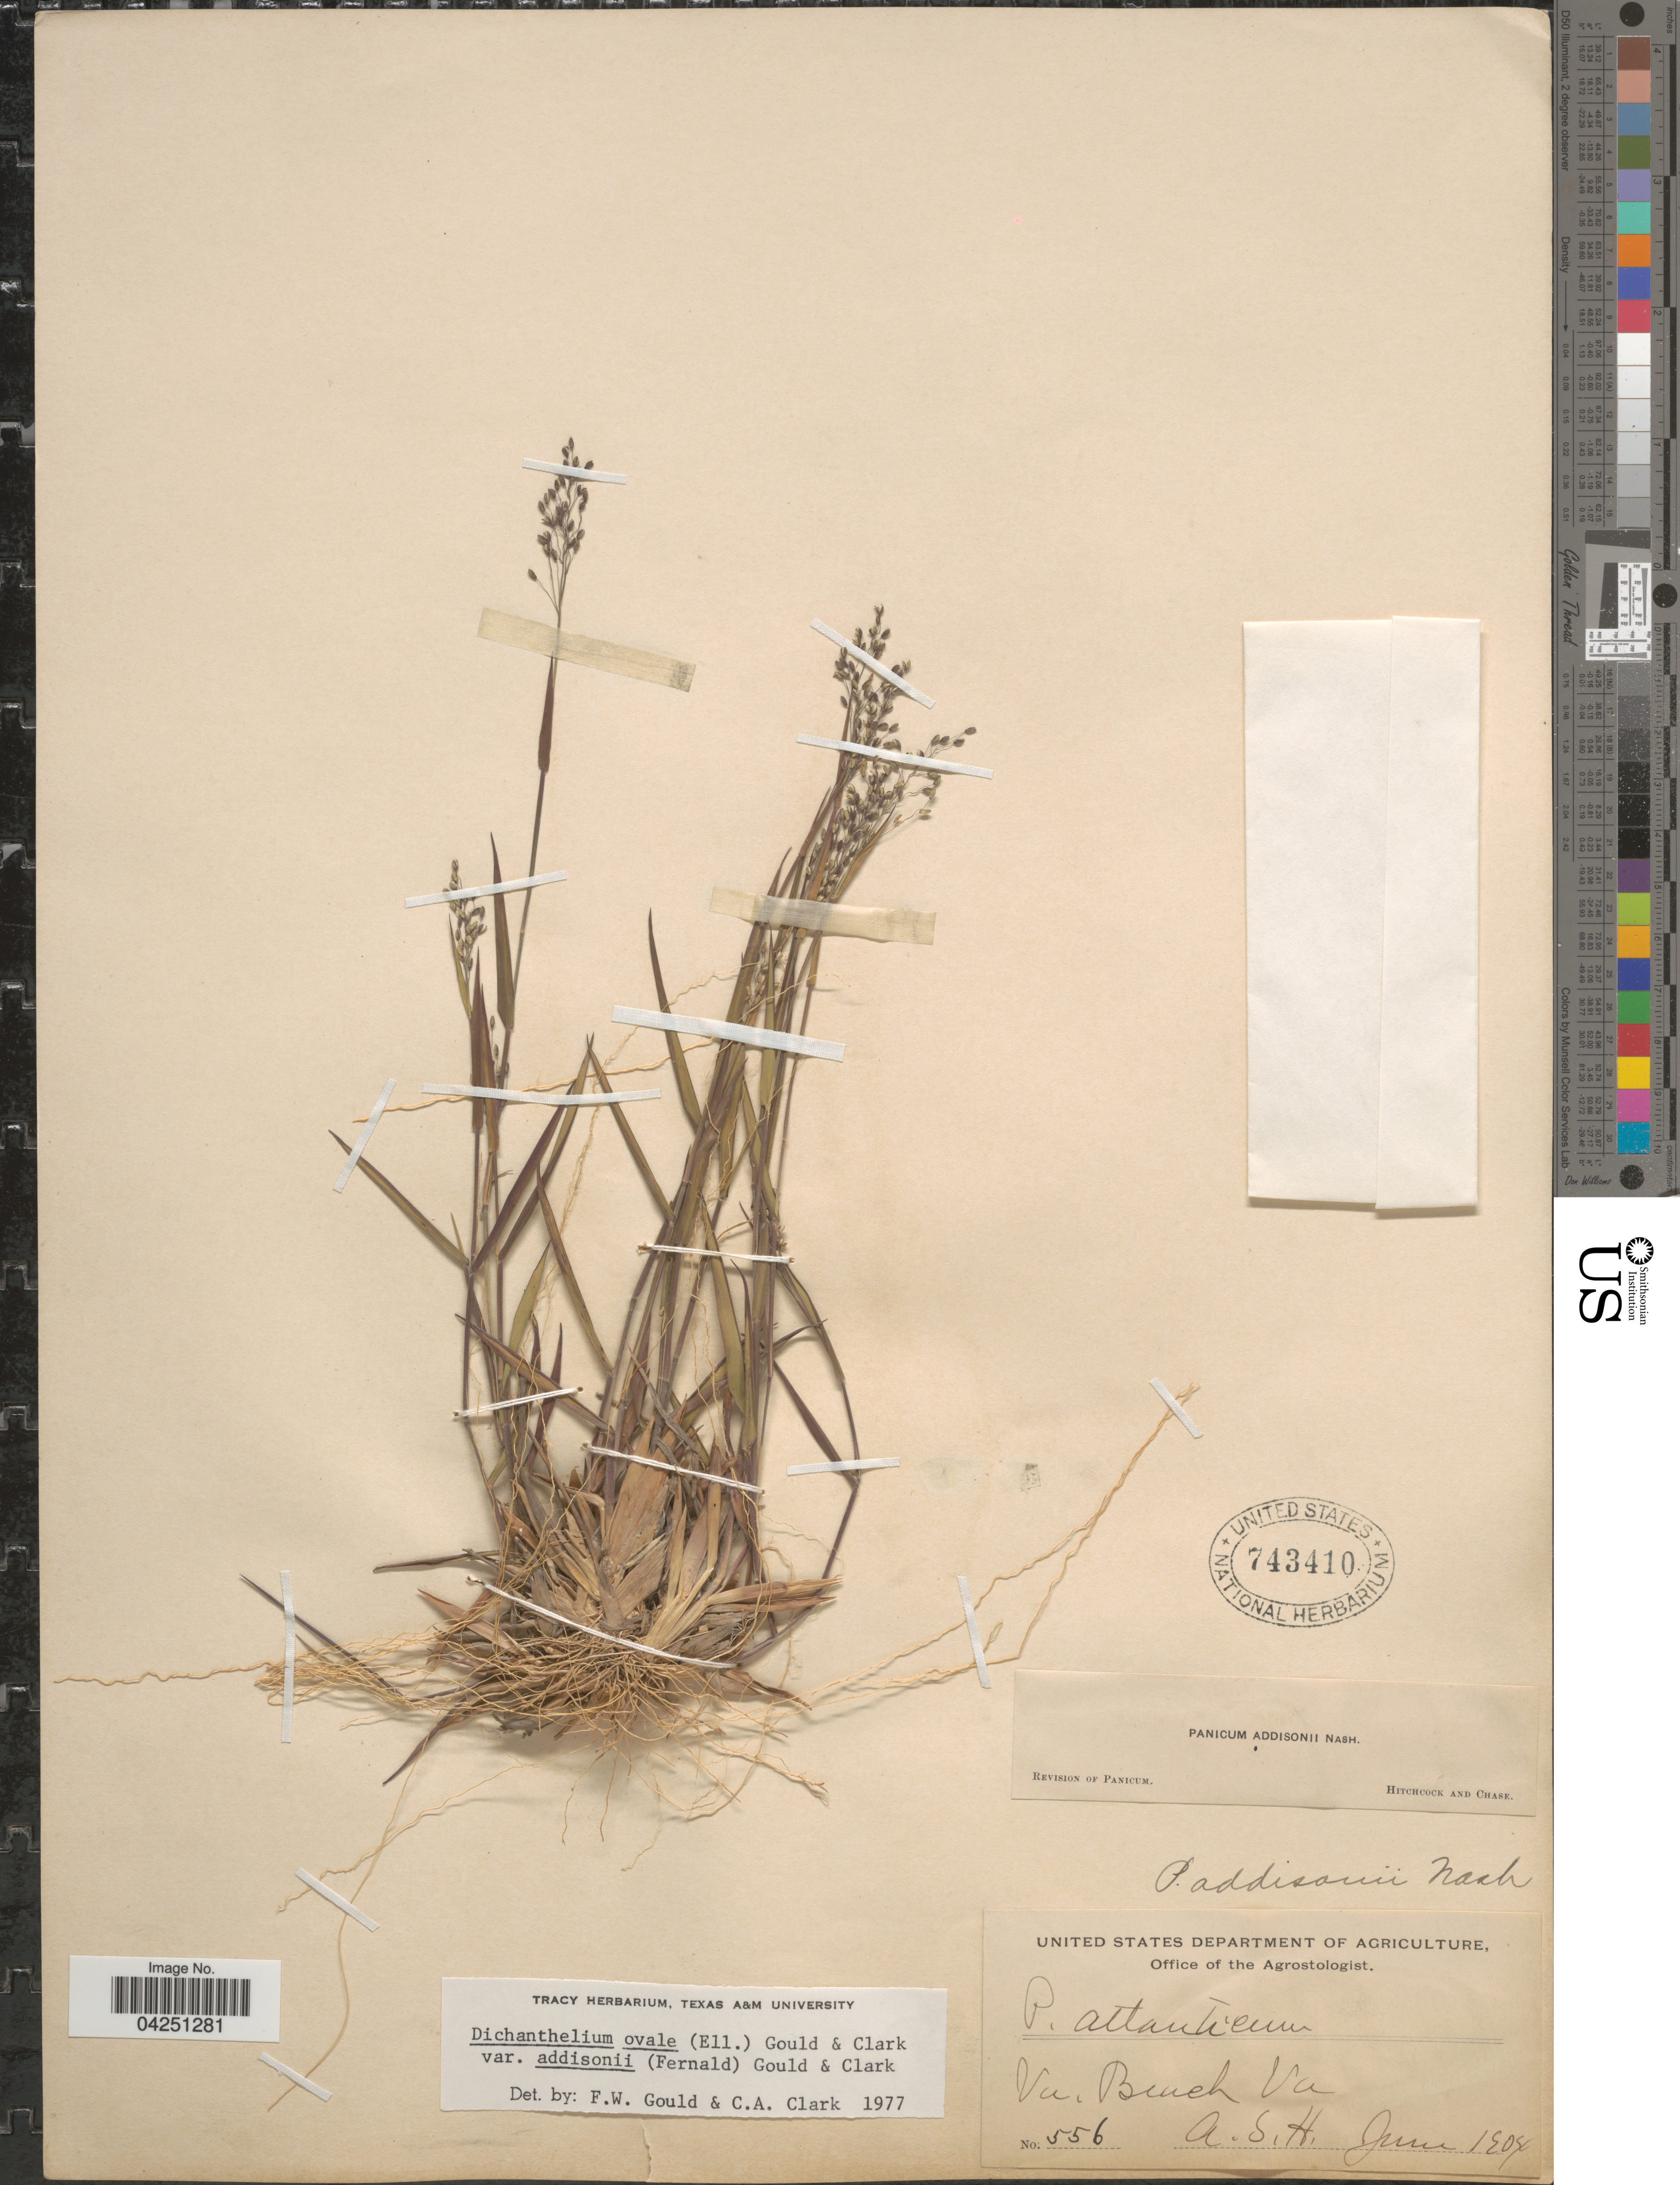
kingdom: Plantae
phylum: Tracheophyta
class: Liliopsida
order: Poales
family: Poaceae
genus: Dichanthelium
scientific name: Dichanthelium acuminatum var. acuminatum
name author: (Sw.) Gould & C.A. Clark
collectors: A. H.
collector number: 556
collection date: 1904-06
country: United States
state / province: Virginia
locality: Va. Bench.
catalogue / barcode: US 743410